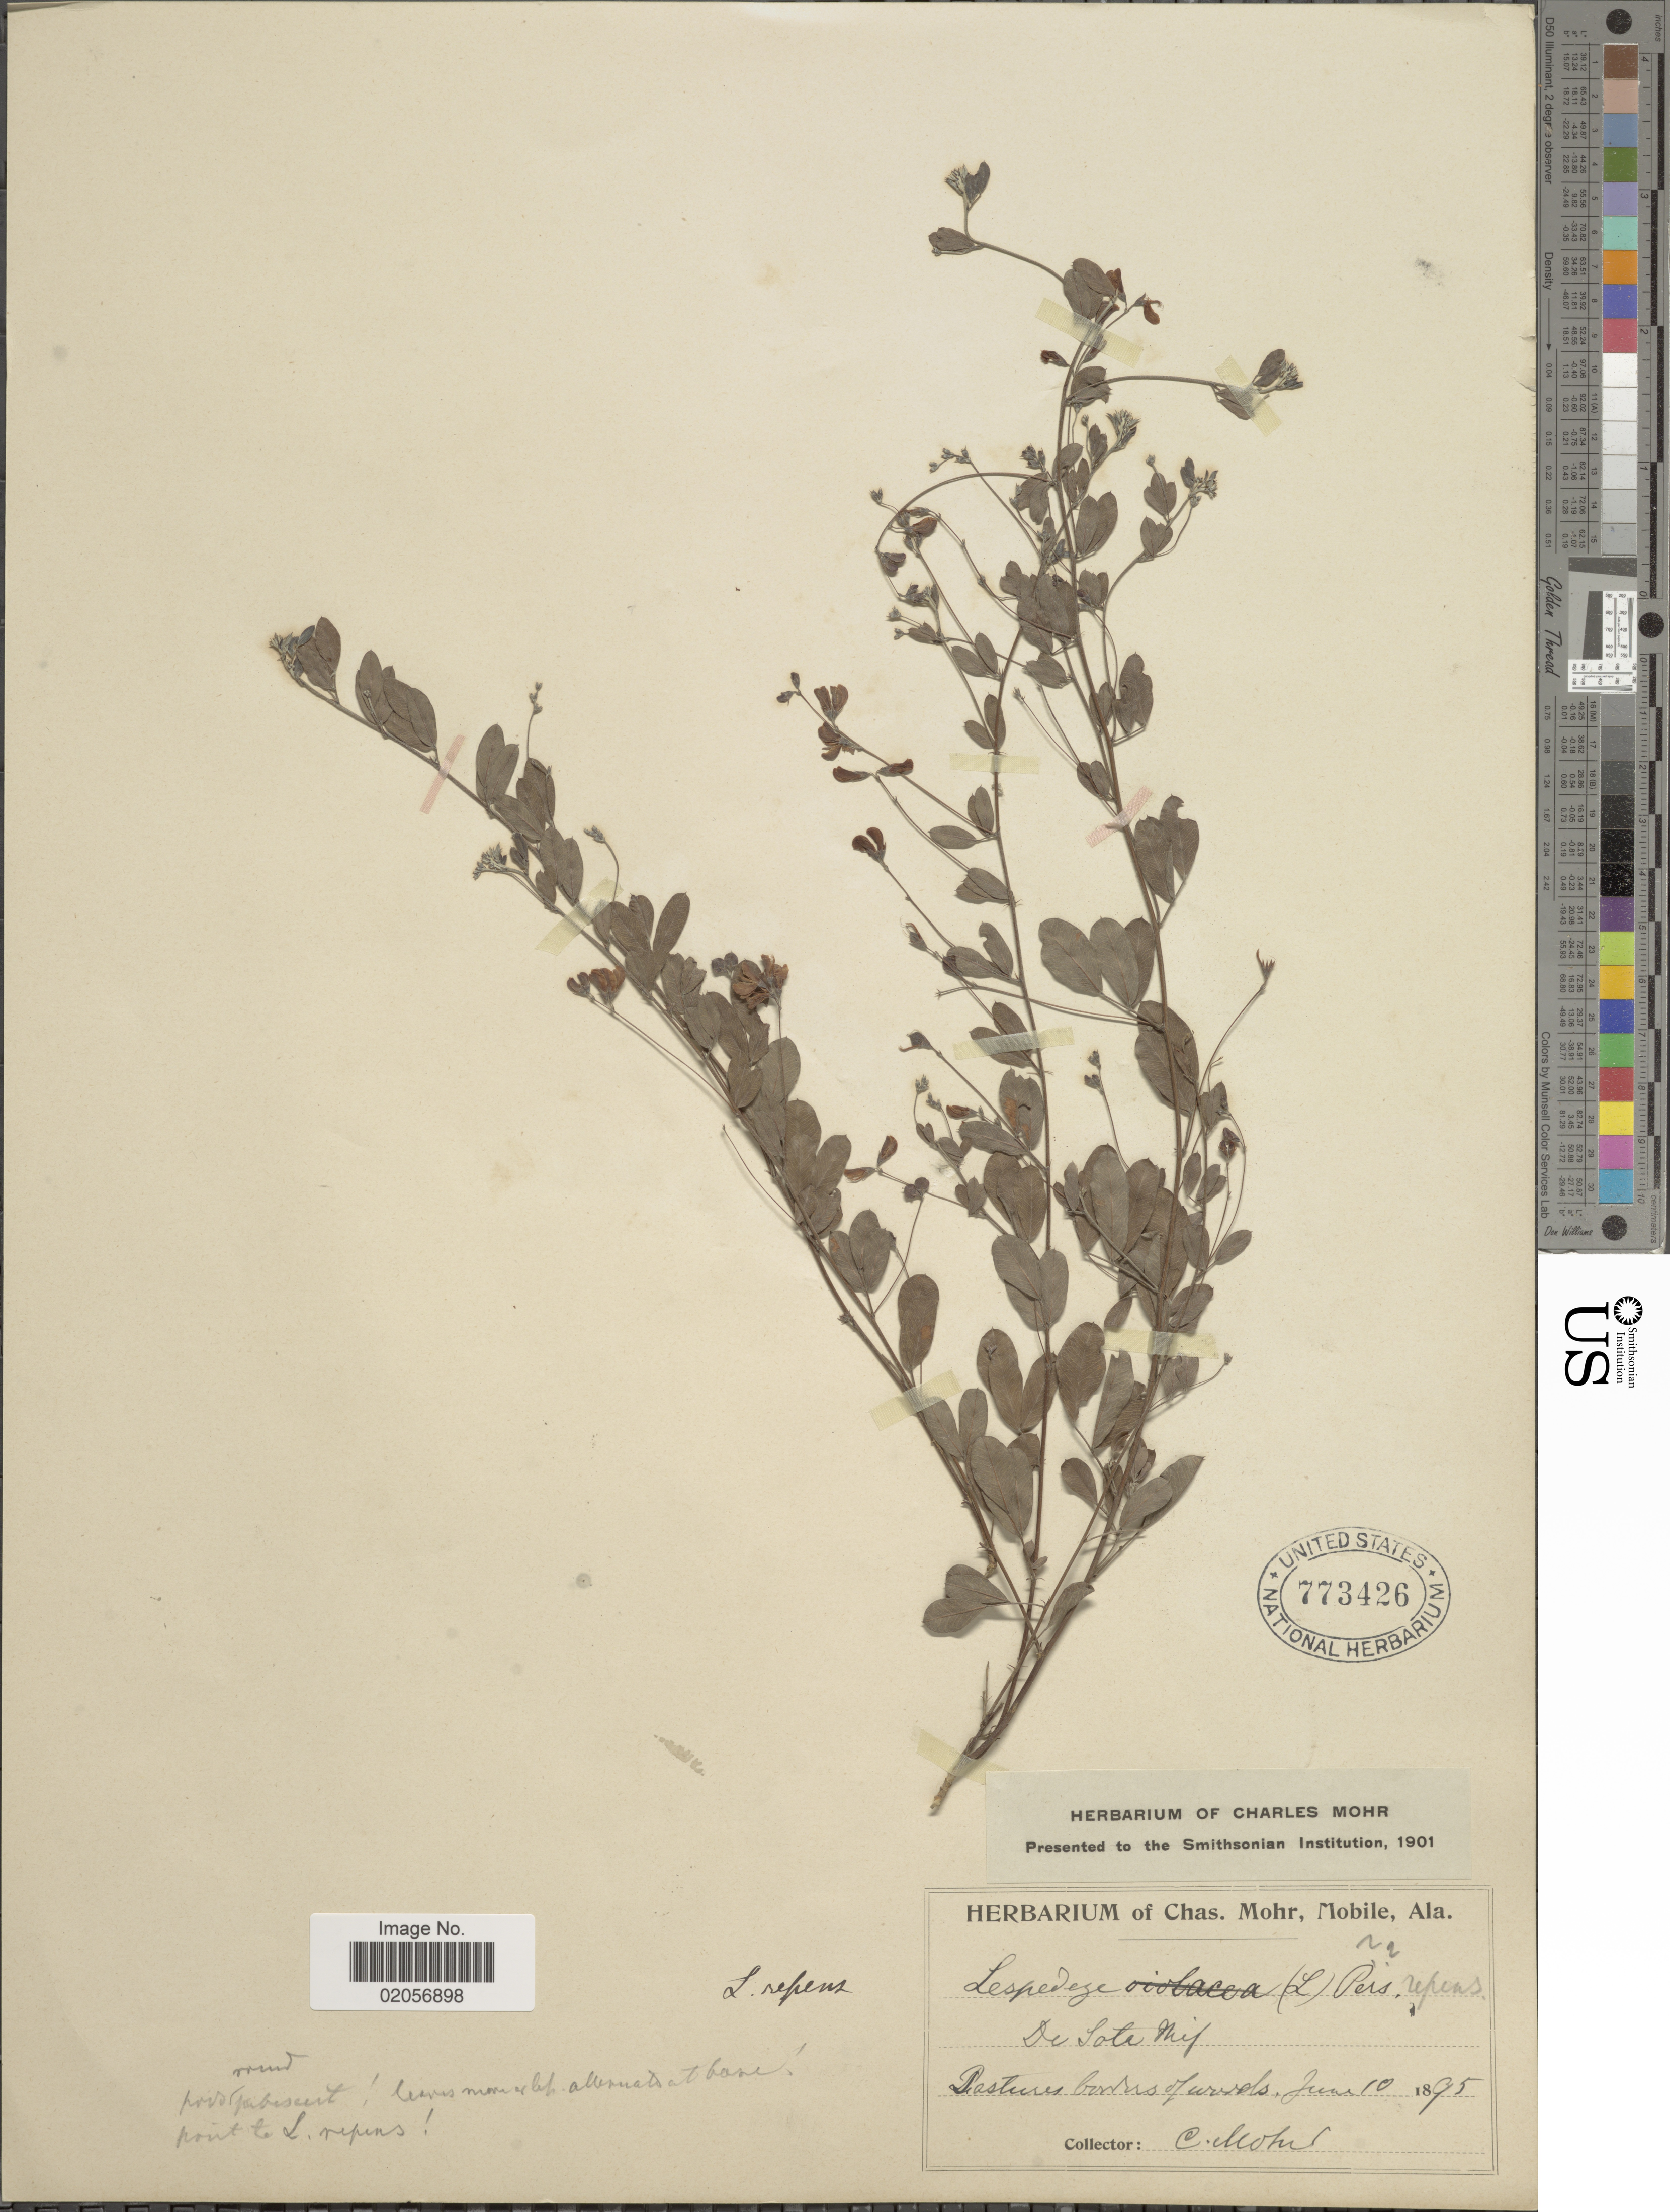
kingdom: Plantae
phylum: Tracheophyta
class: Magnoliopsida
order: Fabales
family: Fabaceae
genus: Lespedeza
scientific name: Lespedeza repens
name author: (L.) W.P.C. Barton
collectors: C. T. Mohr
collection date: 1895-06-10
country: United States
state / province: Mississippi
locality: De Soto. Mis.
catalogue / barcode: US 773426